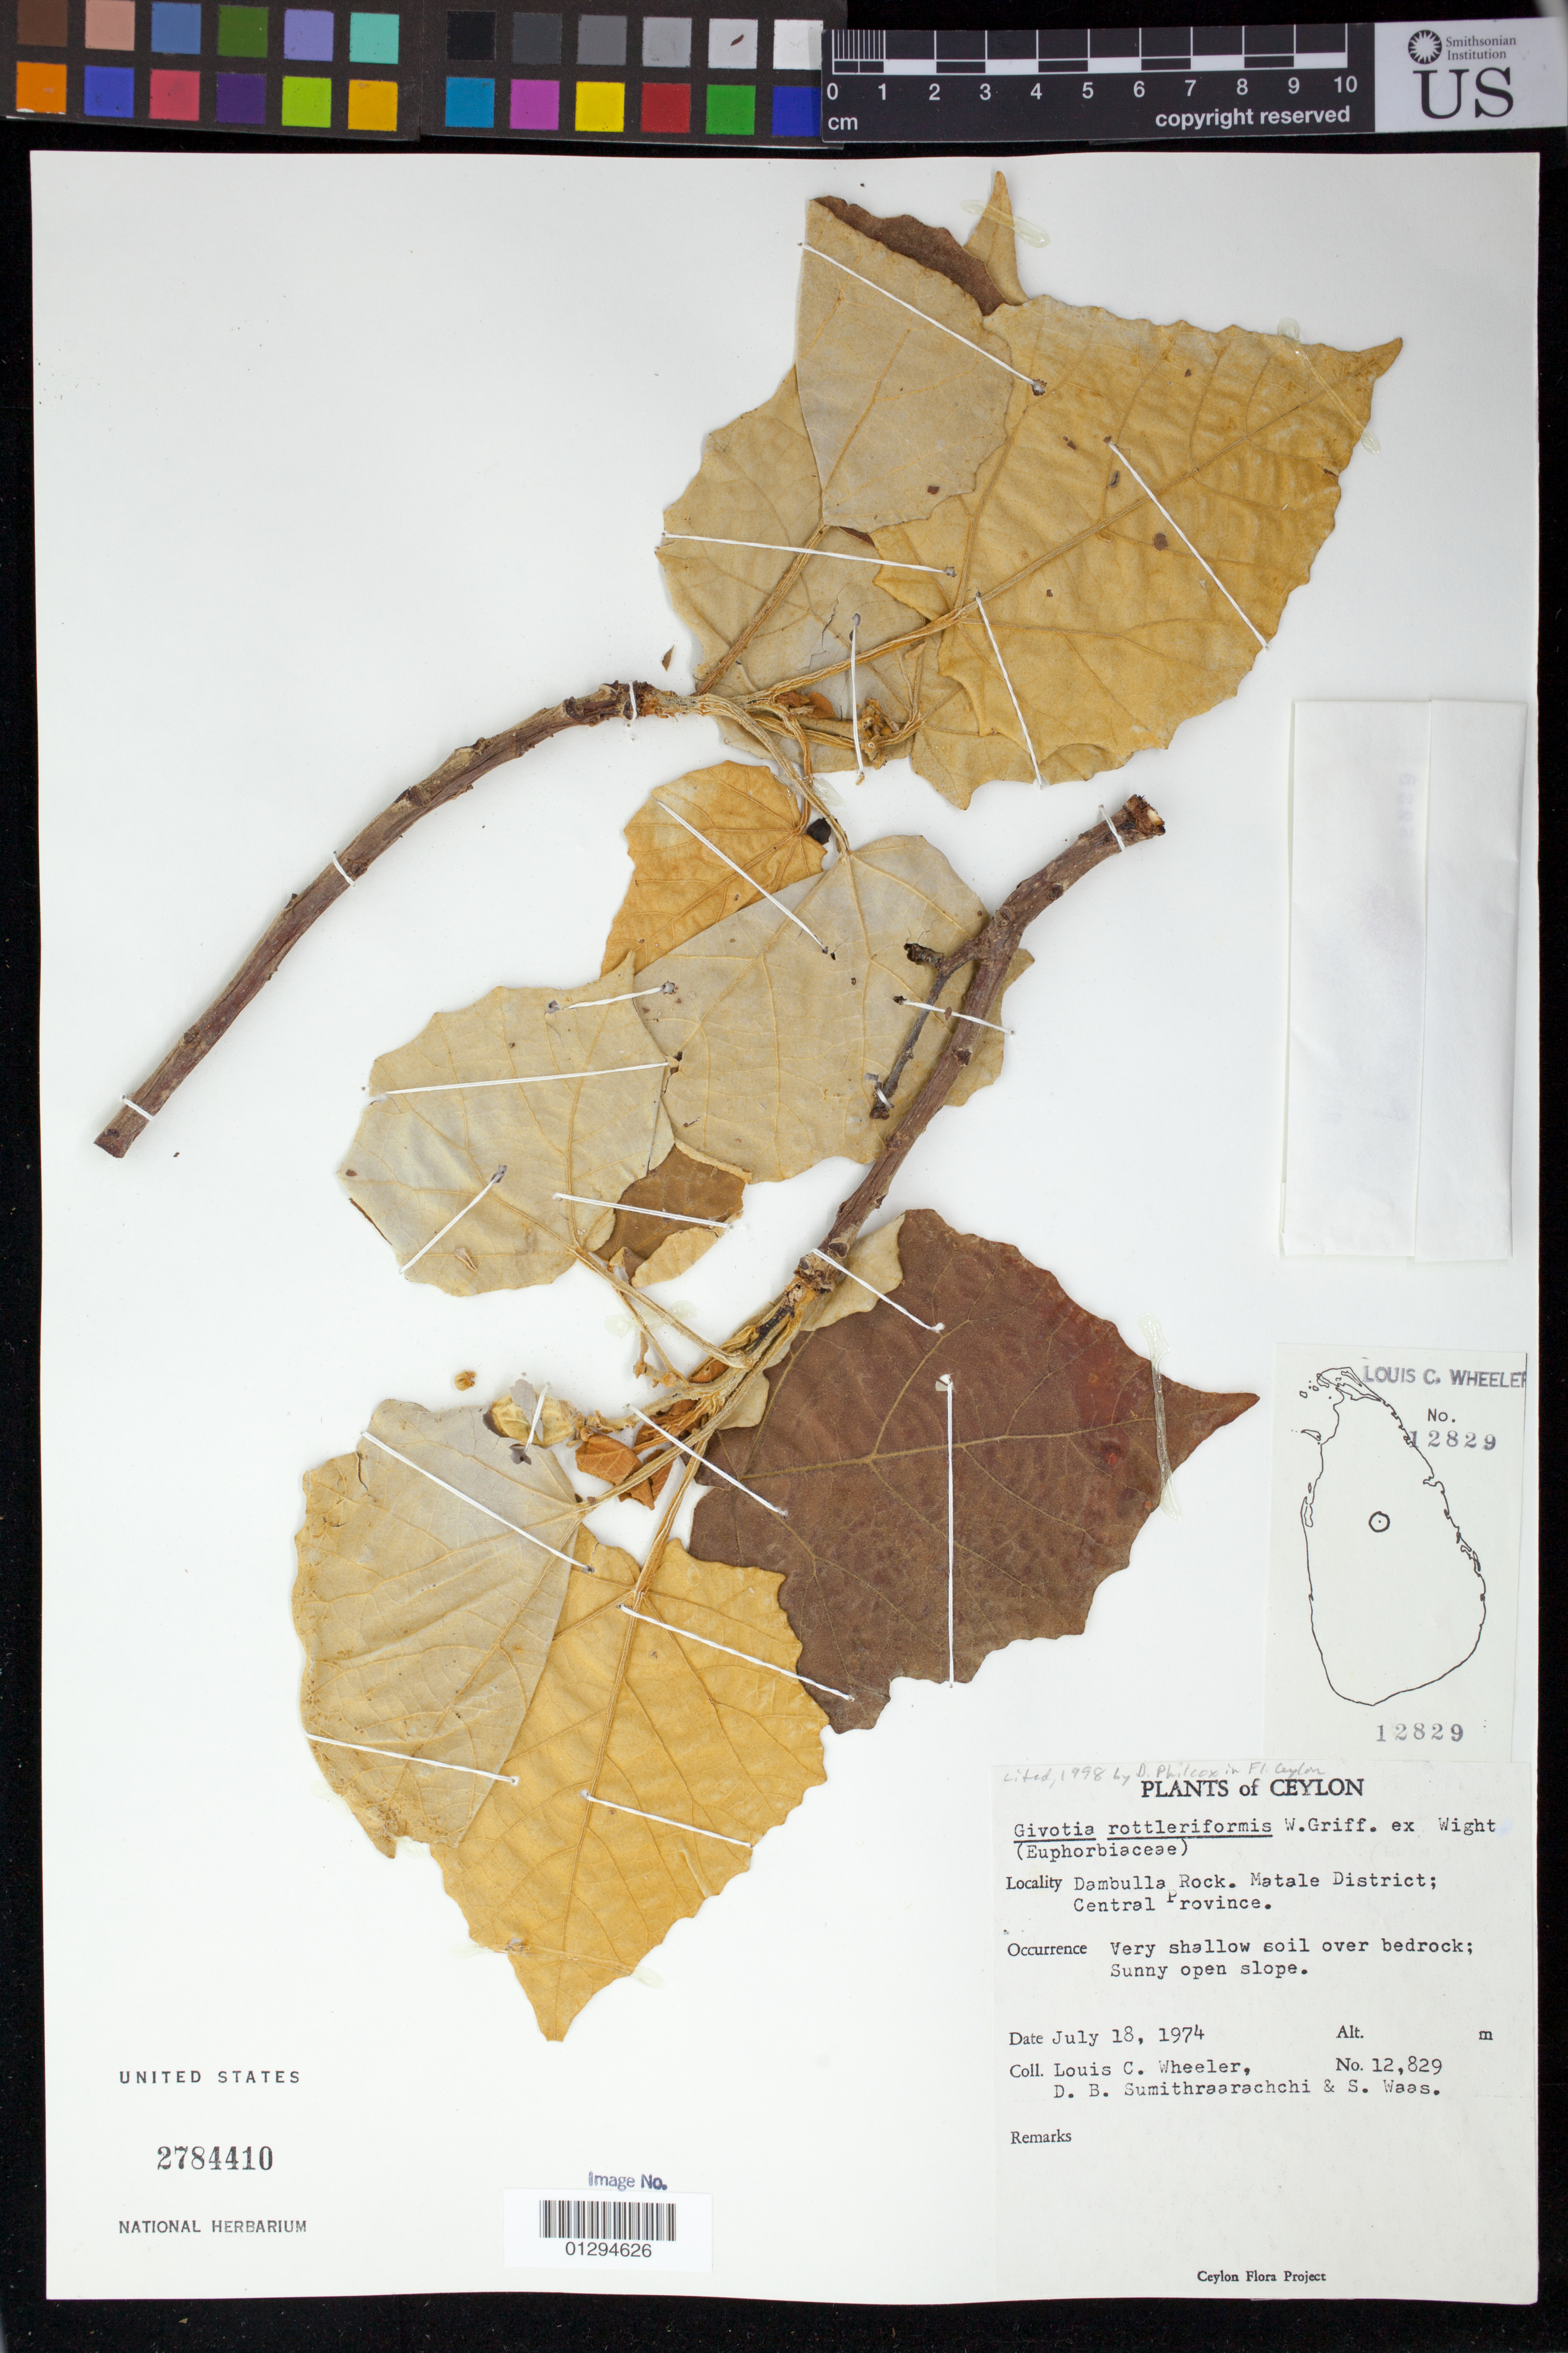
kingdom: Plantae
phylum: Tracheophyta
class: Magnoliopsida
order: Malpighiales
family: Euphorbiaceae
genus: Givotia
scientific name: Givotia rottleriformis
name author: Griff. ex Wight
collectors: L. C. Wheeler, D. B. Sumithraarachchi & S. Waas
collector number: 12829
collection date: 1974-07-18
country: Sri Lanka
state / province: Central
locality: Dambulla Rock. Matale District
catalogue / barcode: US 2784410